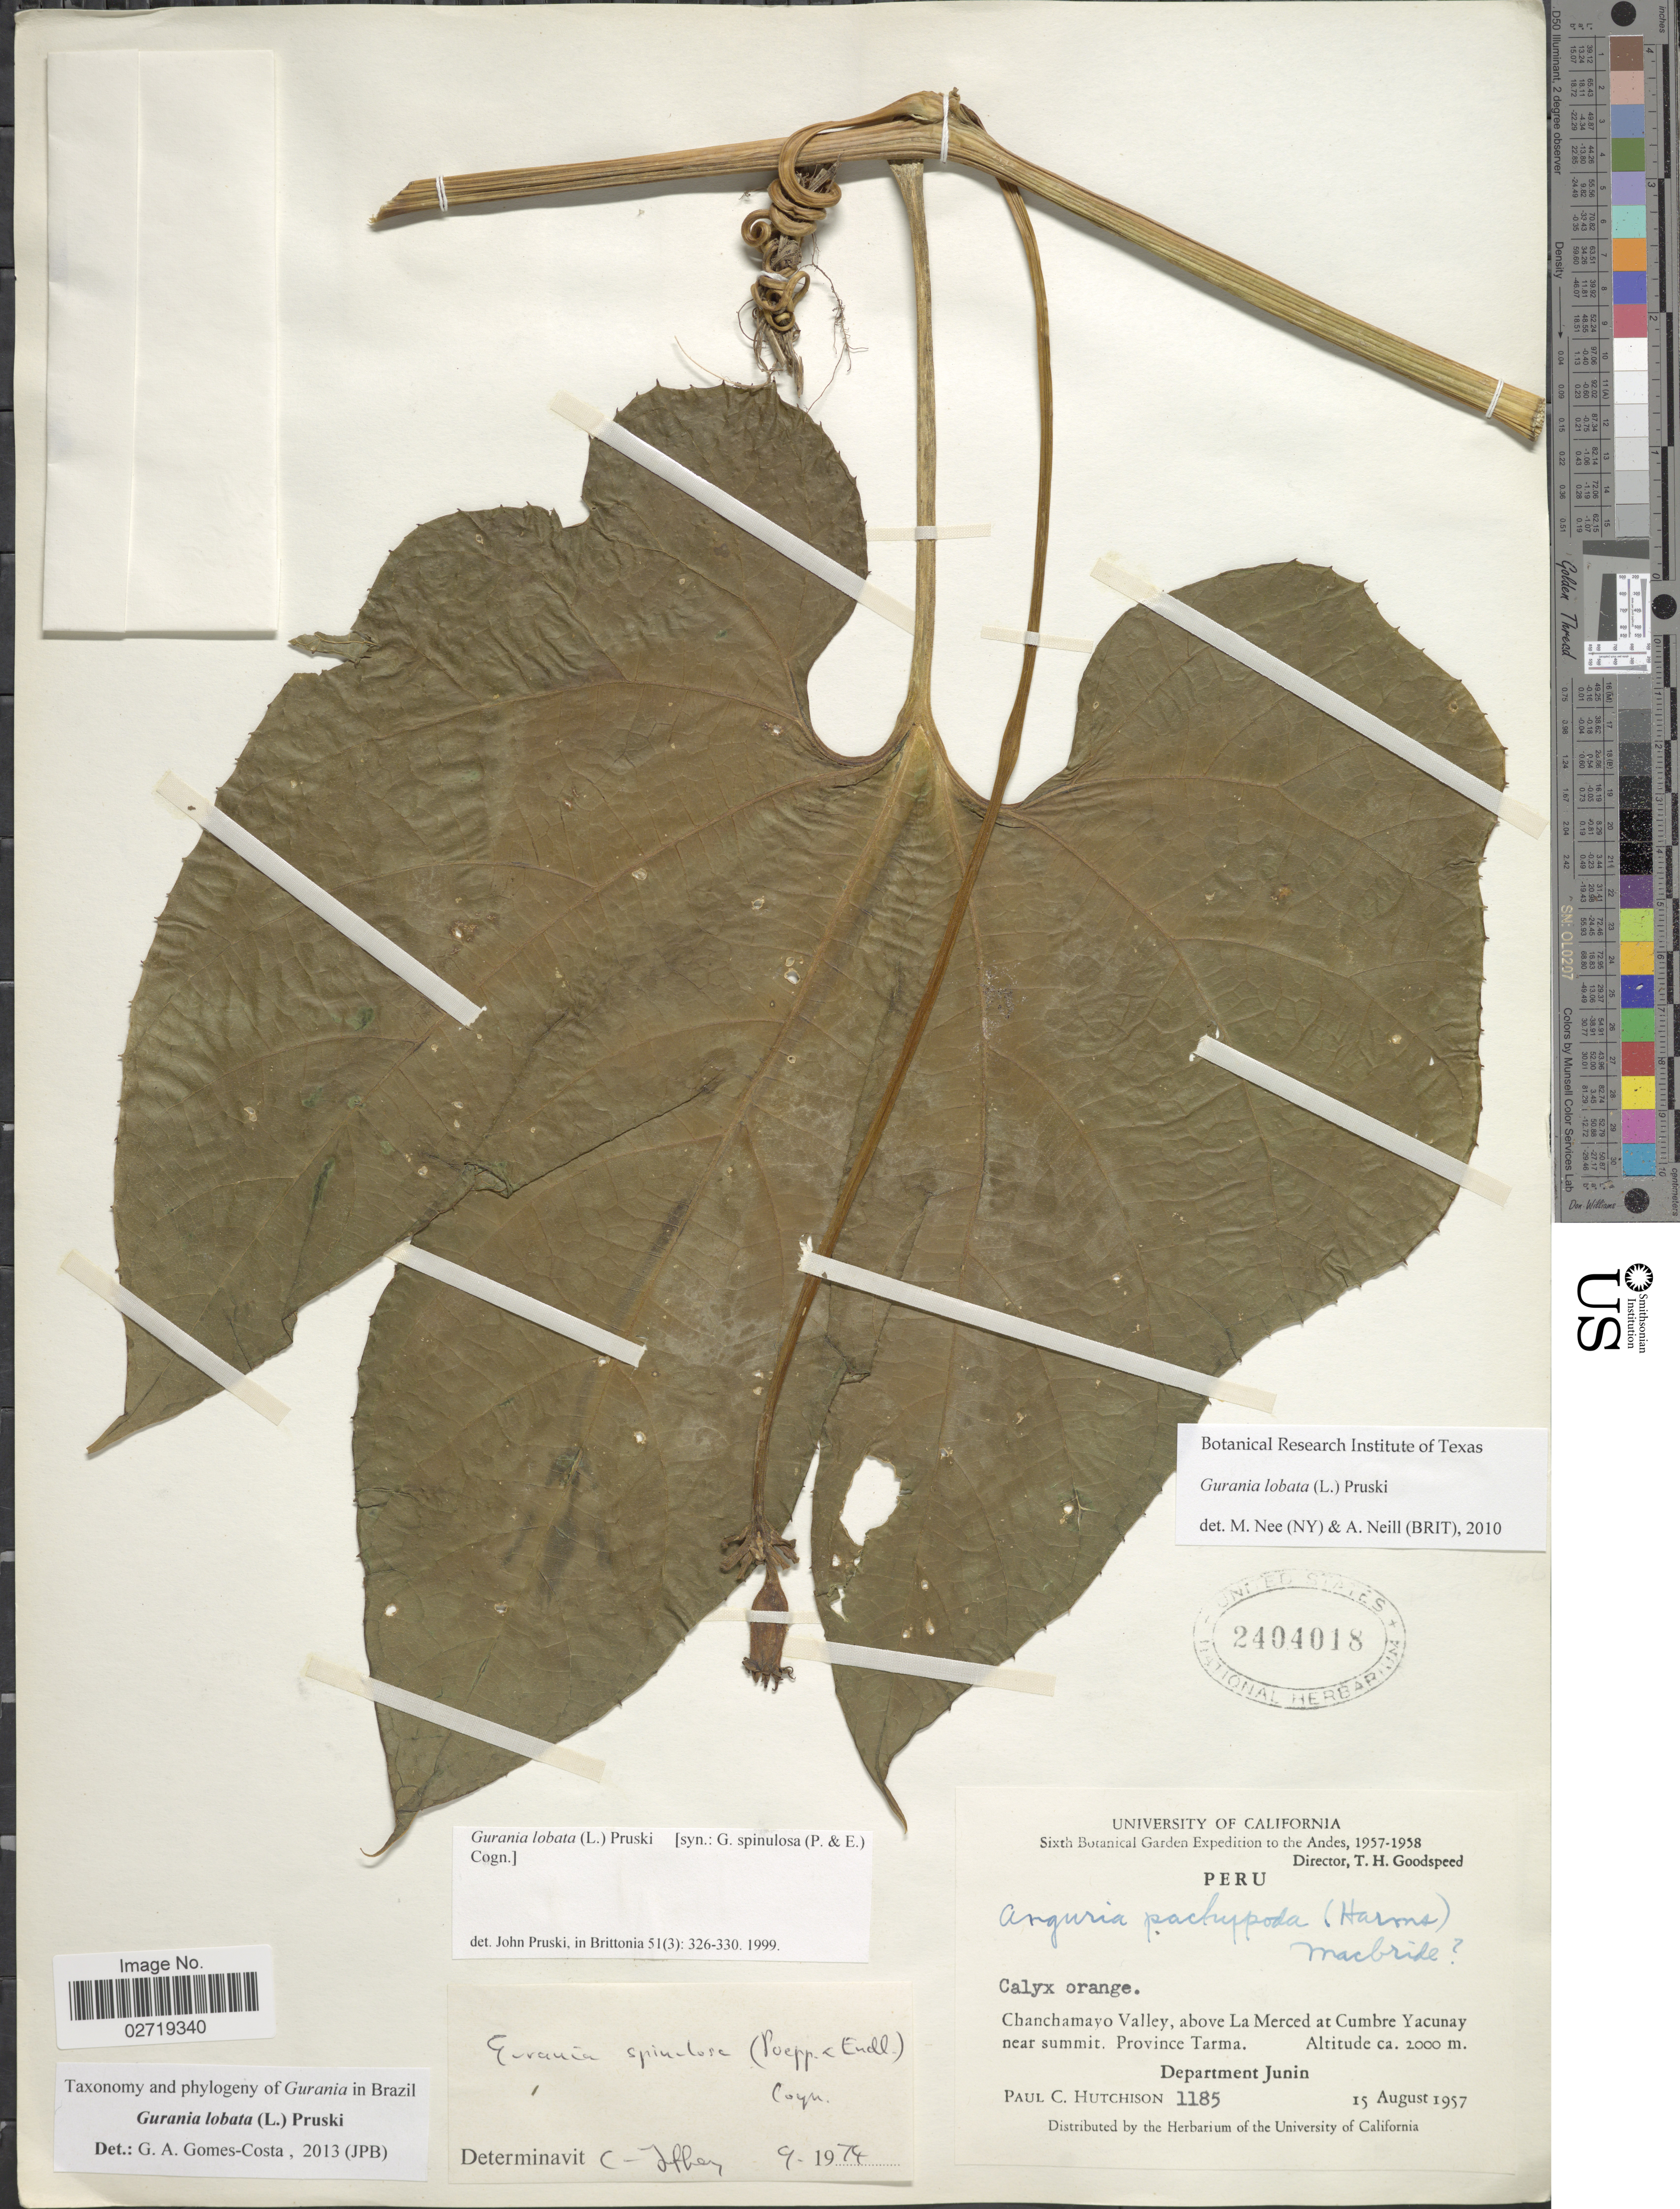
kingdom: Plantae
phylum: Tracheophyta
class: Magnoliopsida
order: Cucurbitales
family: Cucurbitaceae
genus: Gurania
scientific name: Gurania lobata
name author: (L.) Pruski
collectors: P. C. Hutchison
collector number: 1185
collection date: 1957-08-15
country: Peru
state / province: Junín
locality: The Andes, Chanchamayo Valley, above La Merced at Cumbre Yacumay near summit, Province Tarma, Department Junin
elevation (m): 2000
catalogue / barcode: US 2404018